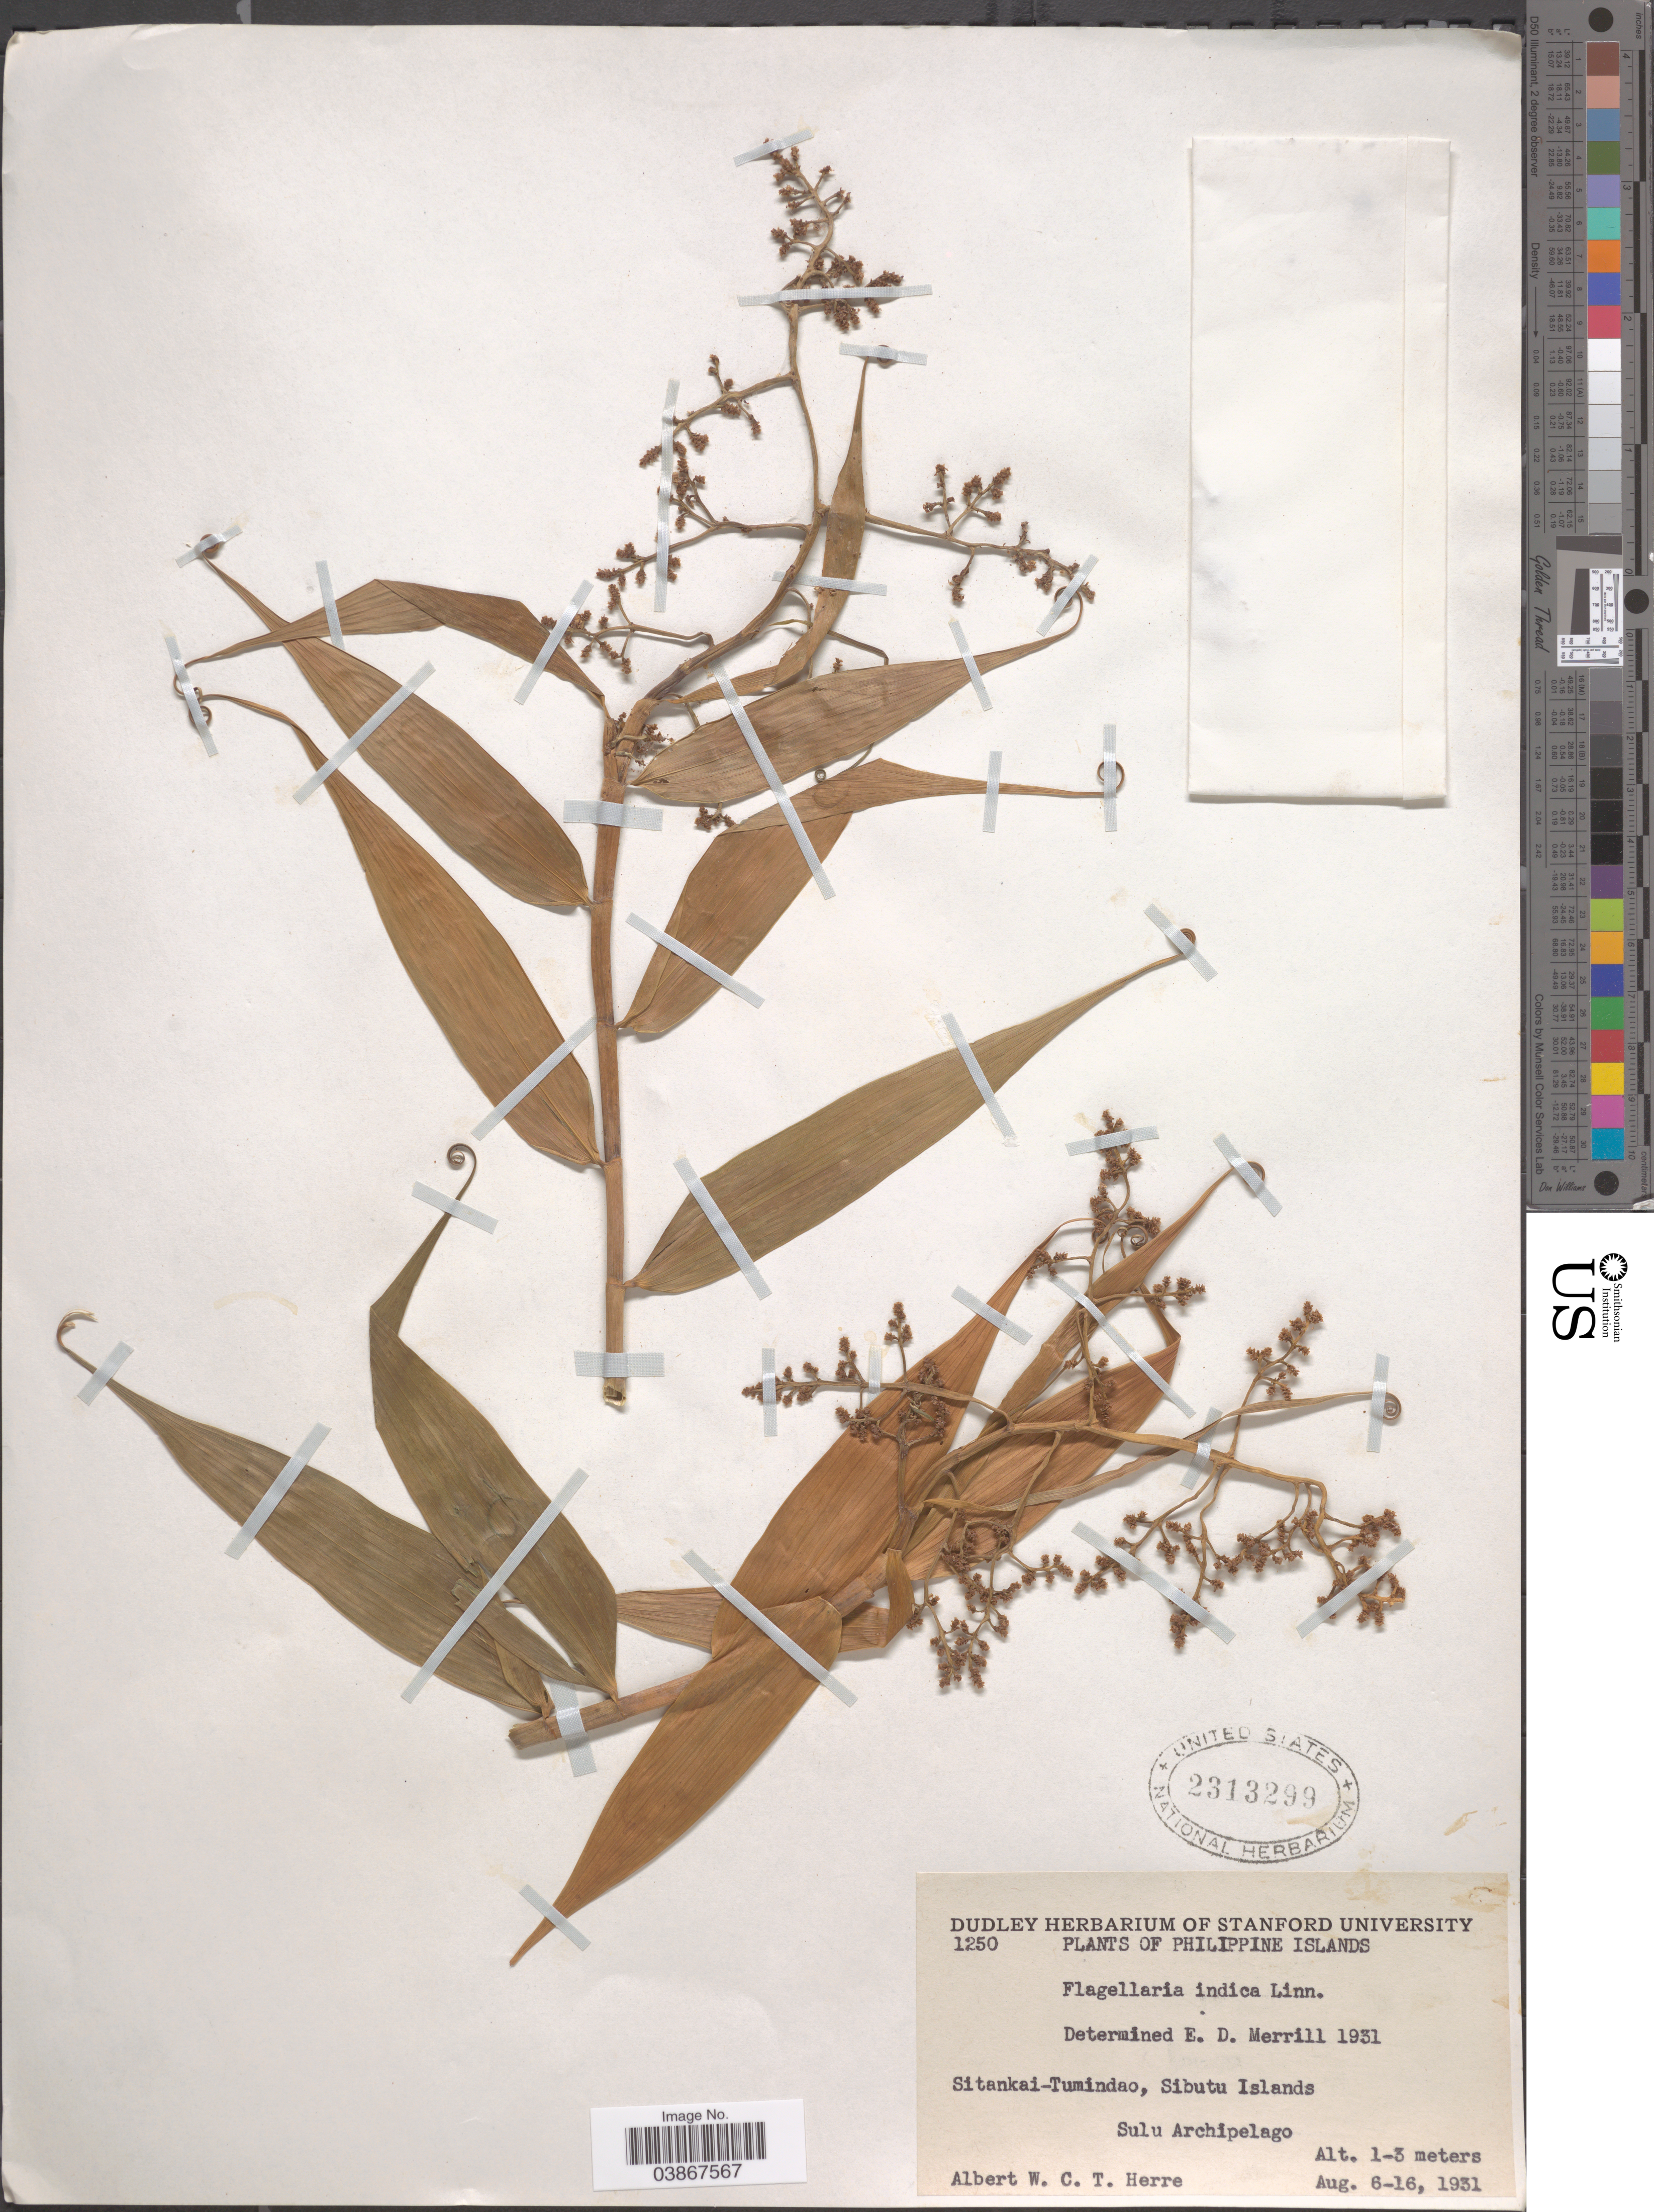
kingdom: Plantae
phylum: Tracheophyta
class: Liliopsida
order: Poales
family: Flagellariaceae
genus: Flagellaria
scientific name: Flagellaria indica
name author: L.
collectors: A. W. Herre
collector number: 1250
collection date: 1931-08-06/1931-08-16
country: Philippines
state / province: Muslim Mindanao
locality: Sitankai--Tumindao, Sibutu Islands. Sulu Archipelago.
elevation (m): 1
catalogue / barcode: US 2313299